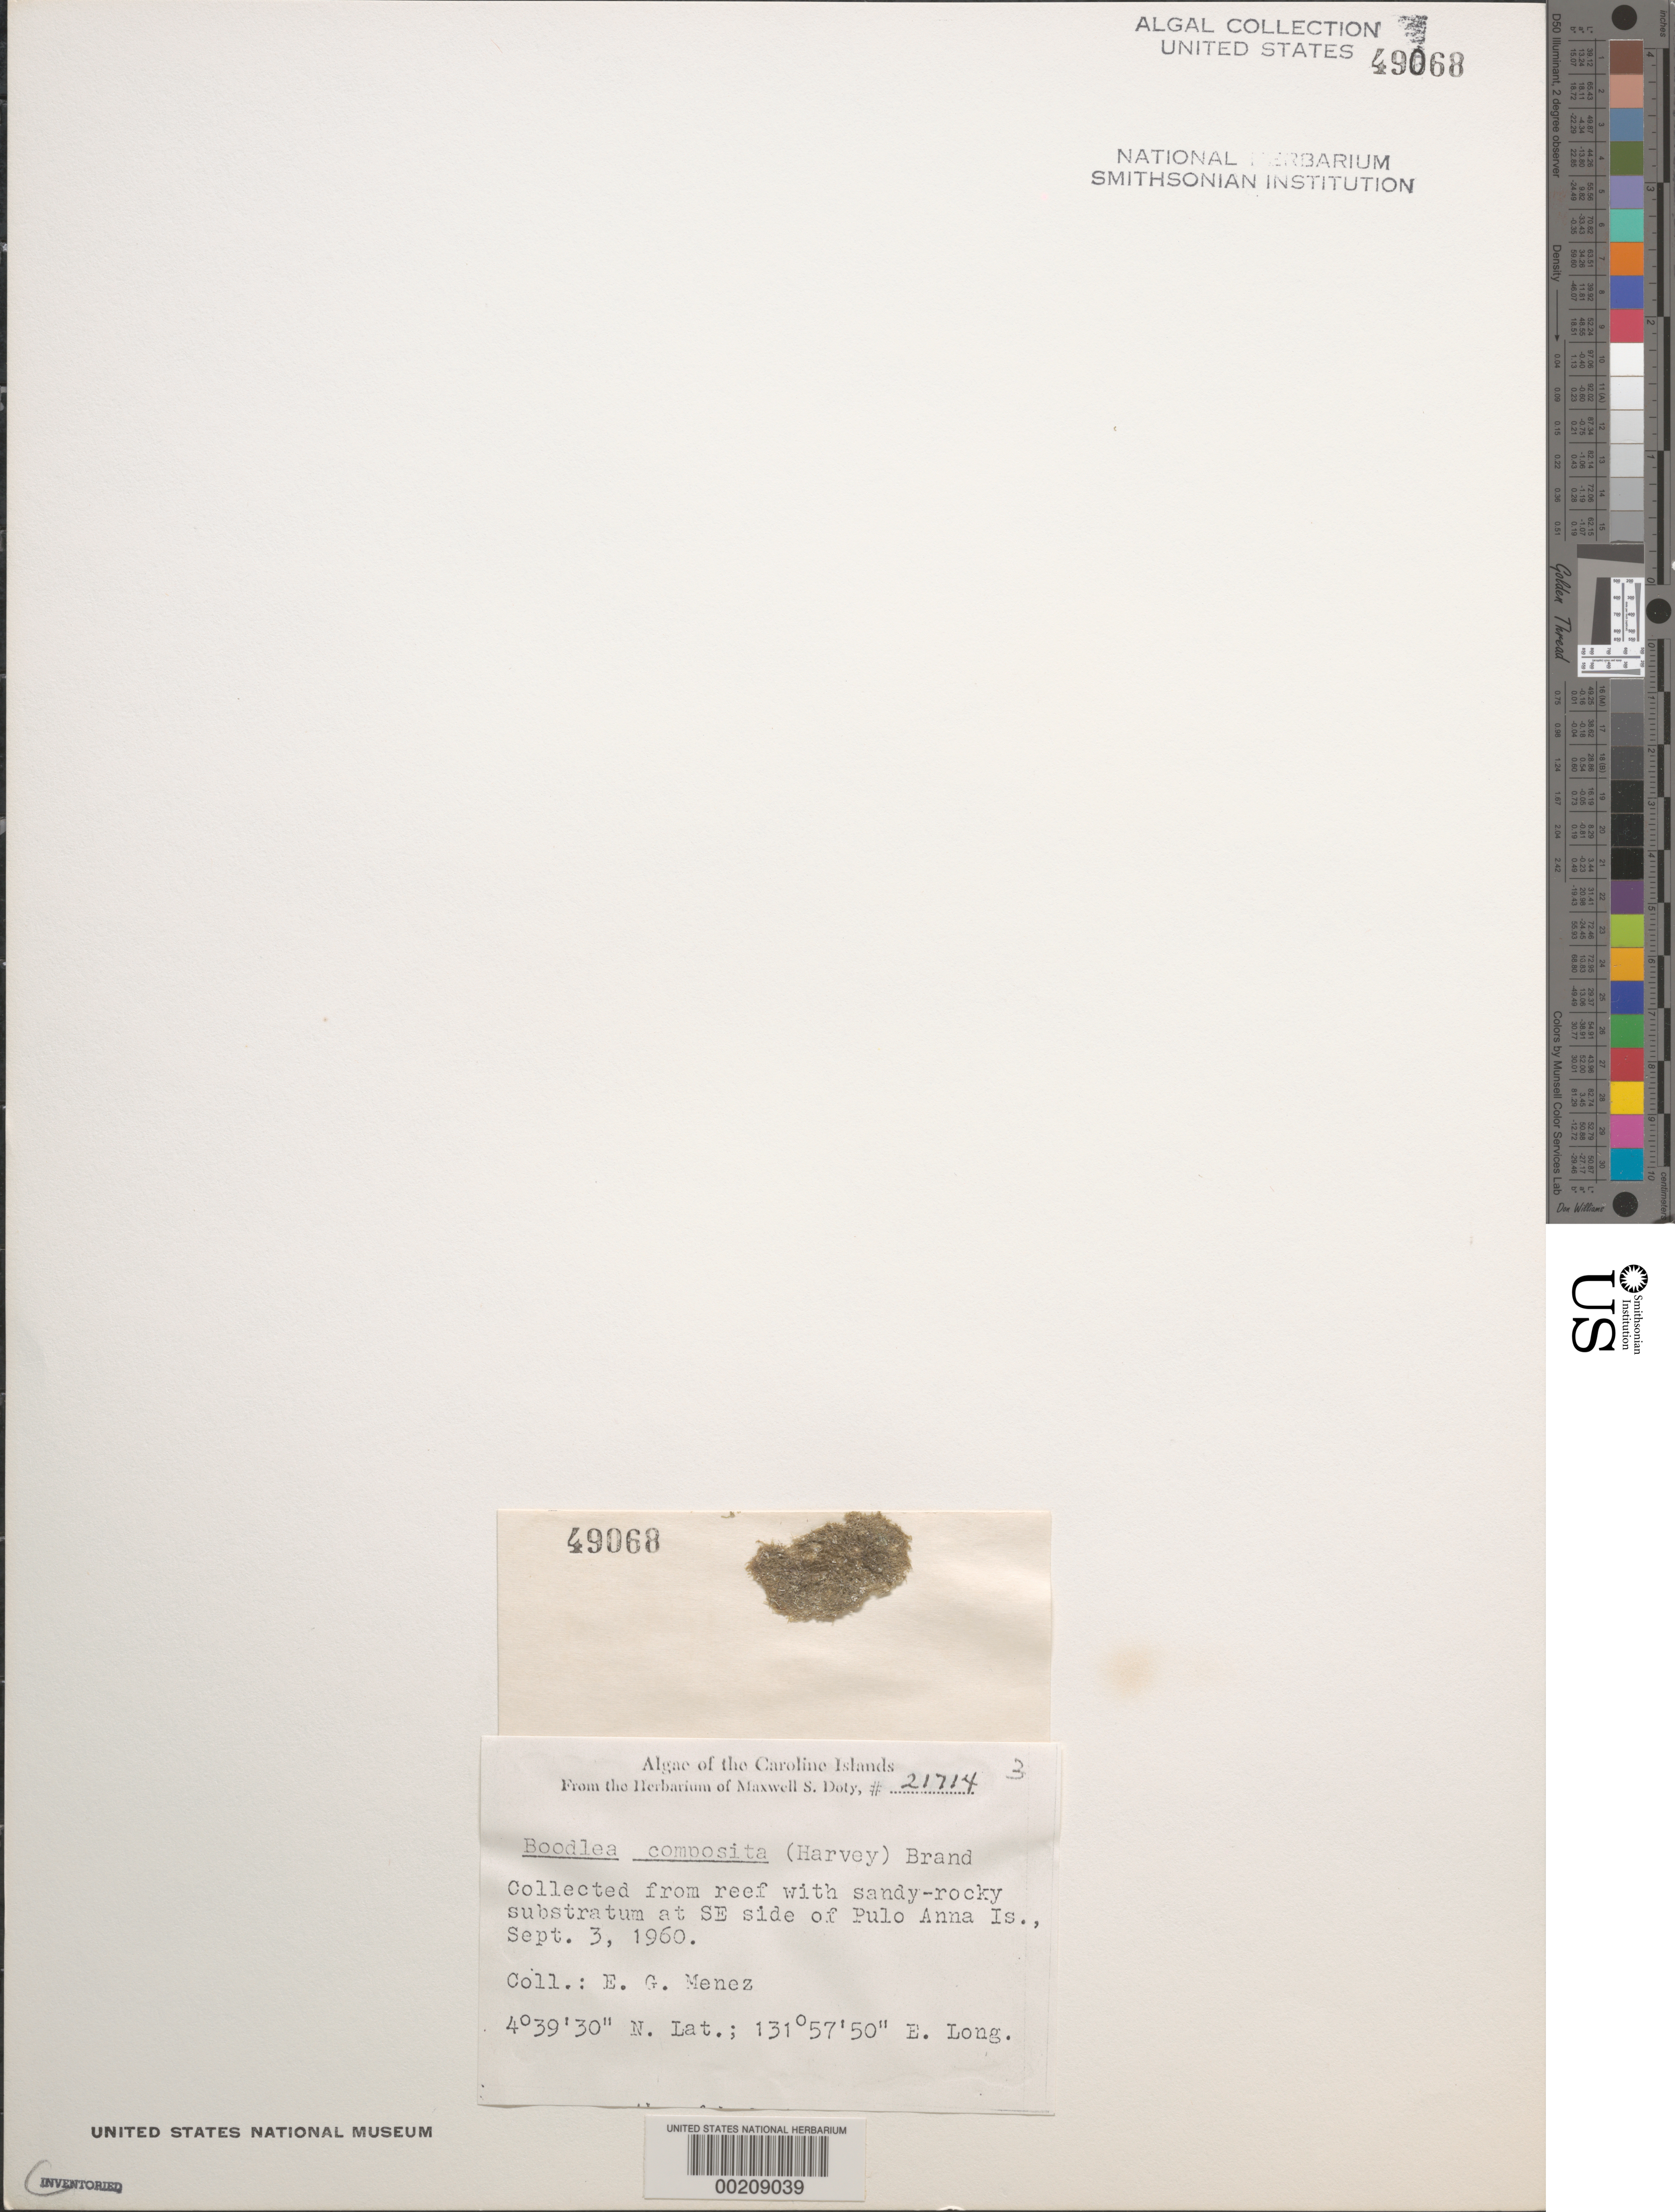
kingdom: Plantae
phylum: Chlorophyta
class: Ulvophyceae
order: Siphonocladales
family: Boodleaceae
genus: Boodlea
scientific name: Boodlea composita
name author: (Humb. & Humb.) Brand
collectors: Meñez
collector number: MSD 21714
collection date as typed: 03 Sep 1960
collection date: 1960-09-03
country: Palau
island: Pulo Anna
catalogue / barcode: US 49068